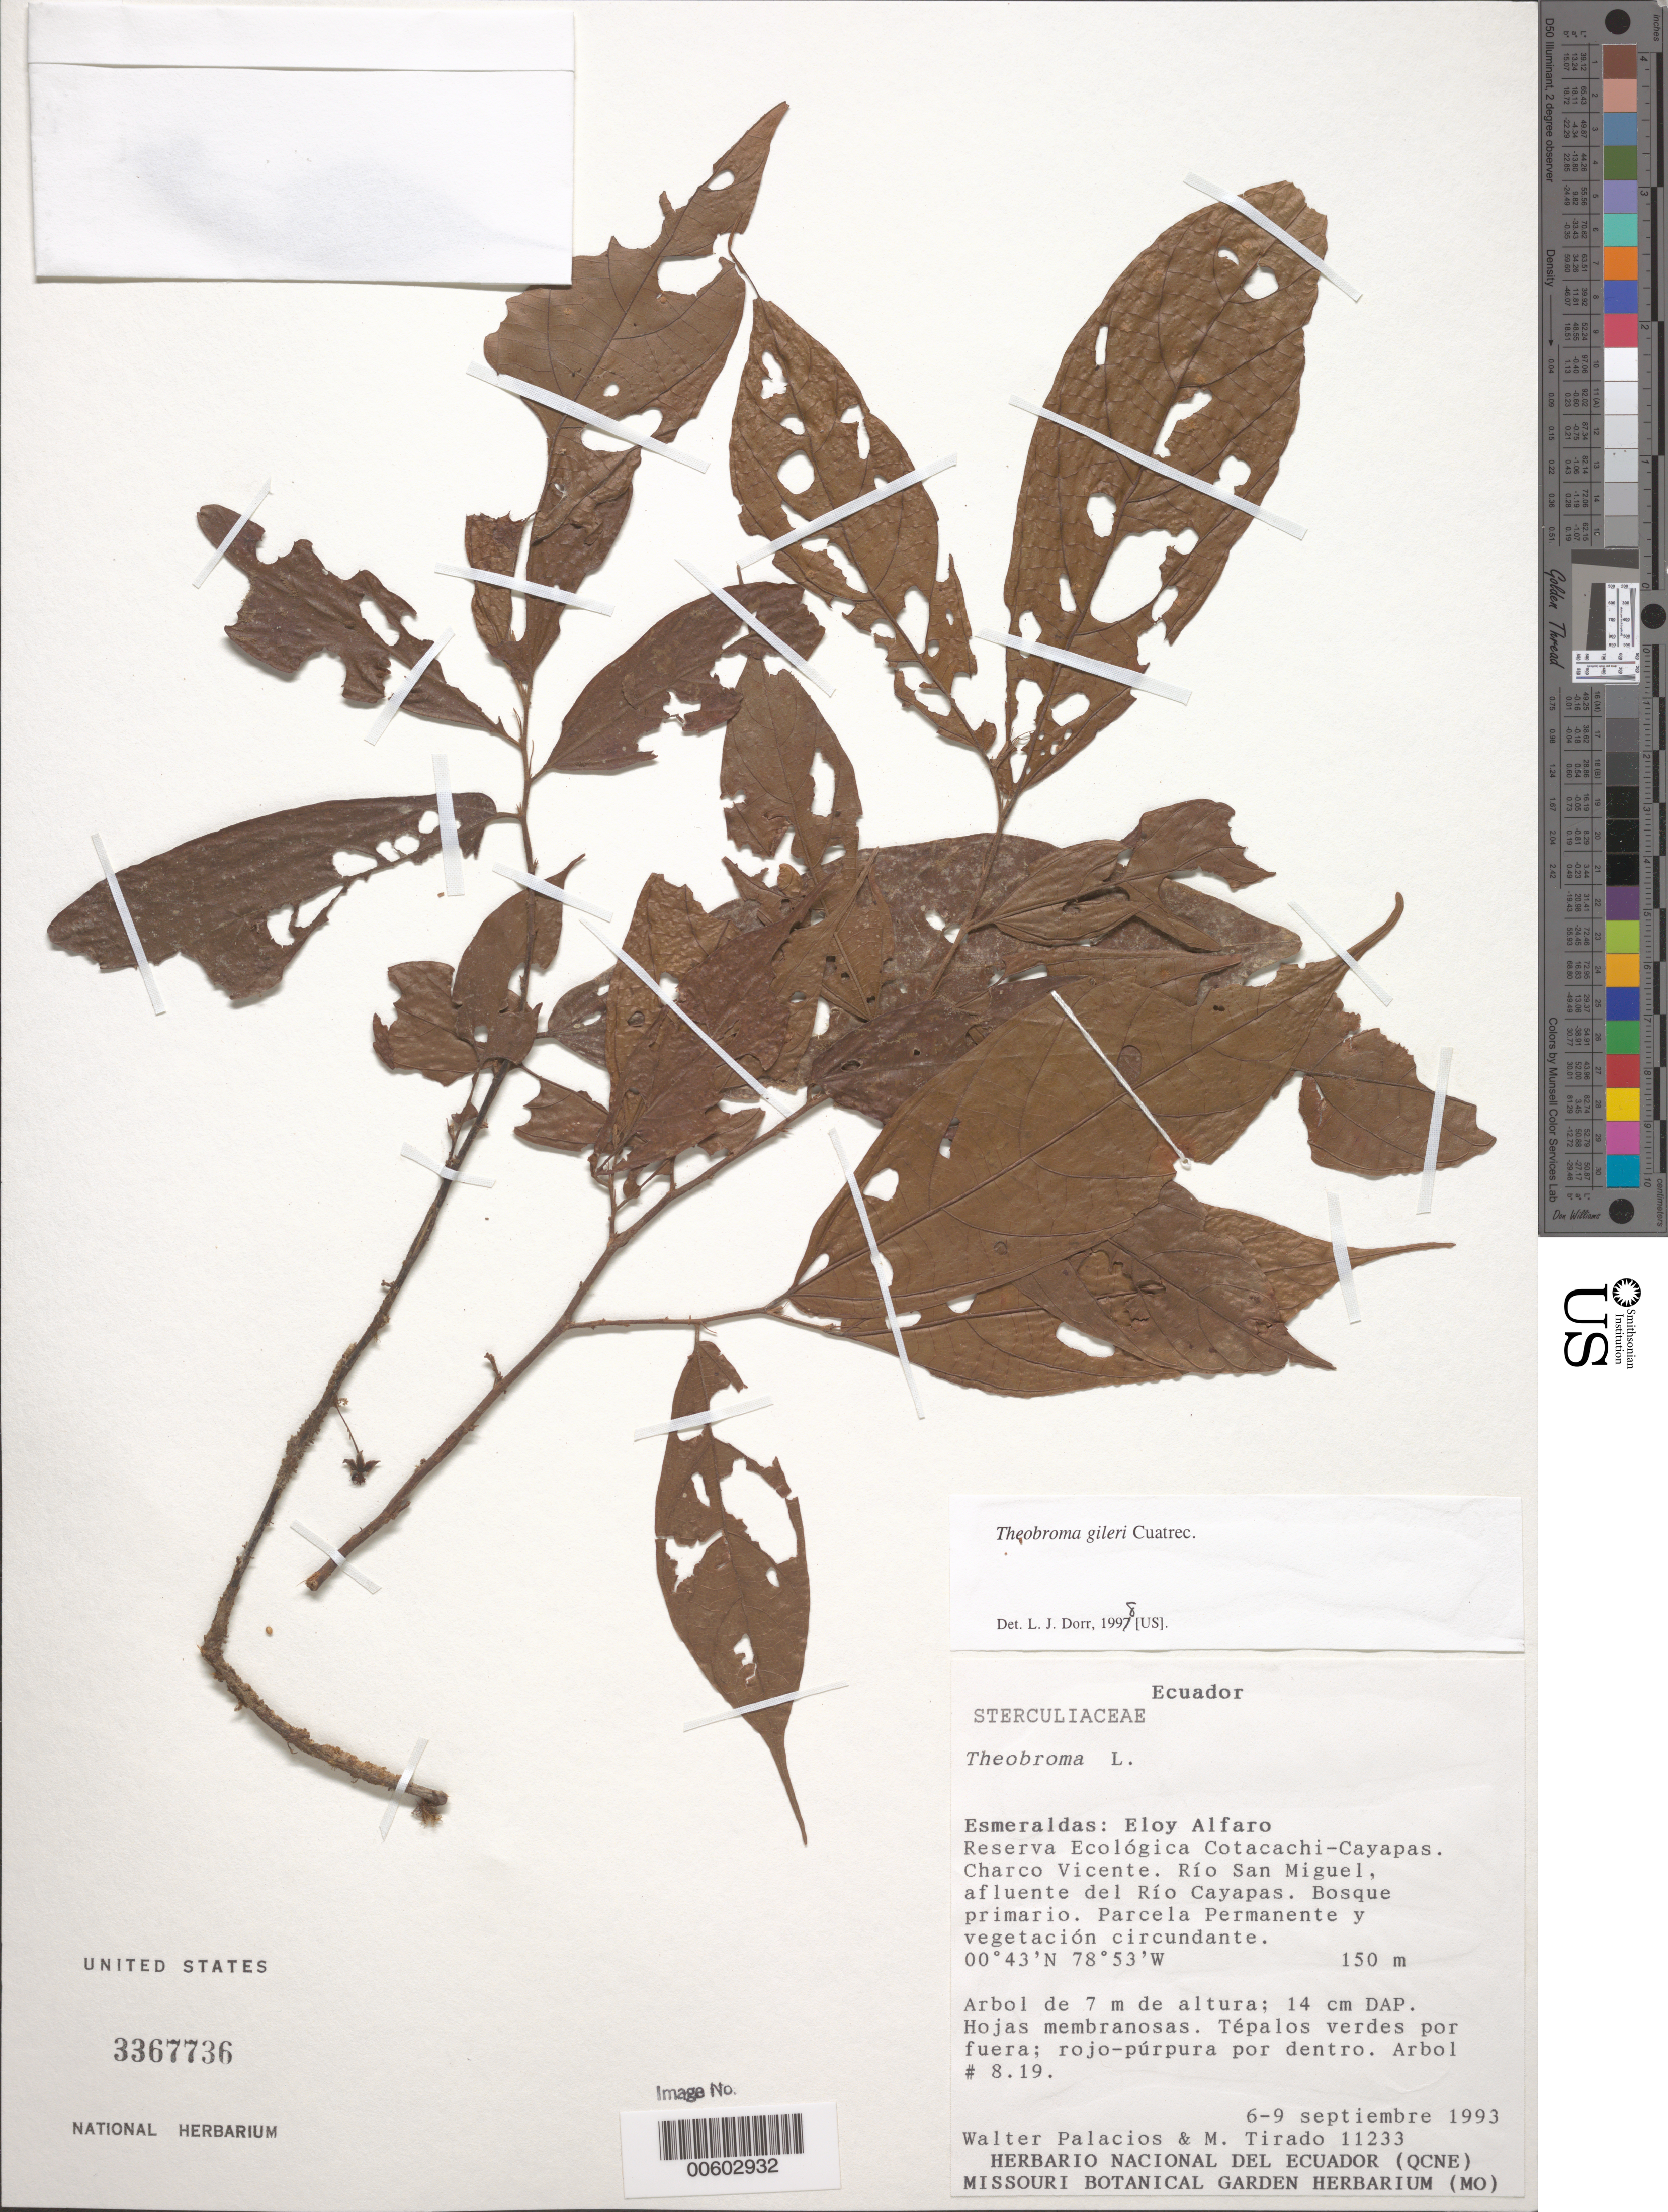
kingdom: Plantae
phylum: Tracheophyta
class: Magnoliopsida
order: Malvales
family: Malvaceae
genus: Theobroma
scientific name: Theobroma gileri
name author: Cuatrec.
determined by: Dorr, L. J., (BOT), Smithsonian Institution - National Museum of Natural History (UNITED STATES)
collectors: W. Palacios & M. Tirado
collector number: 11233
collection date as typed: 06 Sep 1993 to 09 Sep 1993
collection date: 1993-09-06/1993-09-09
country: Ecuador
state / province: Esmeraldas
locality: Eloy Alfaro. Reserva Ecológica Cotacachi-Cayapas, Charco Vicente, Río Sal Miguel, afluente del Río Cayapas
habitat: Bosque primario, parcela permanente y vegetación circundante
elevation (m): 150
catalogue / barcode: US 3367736